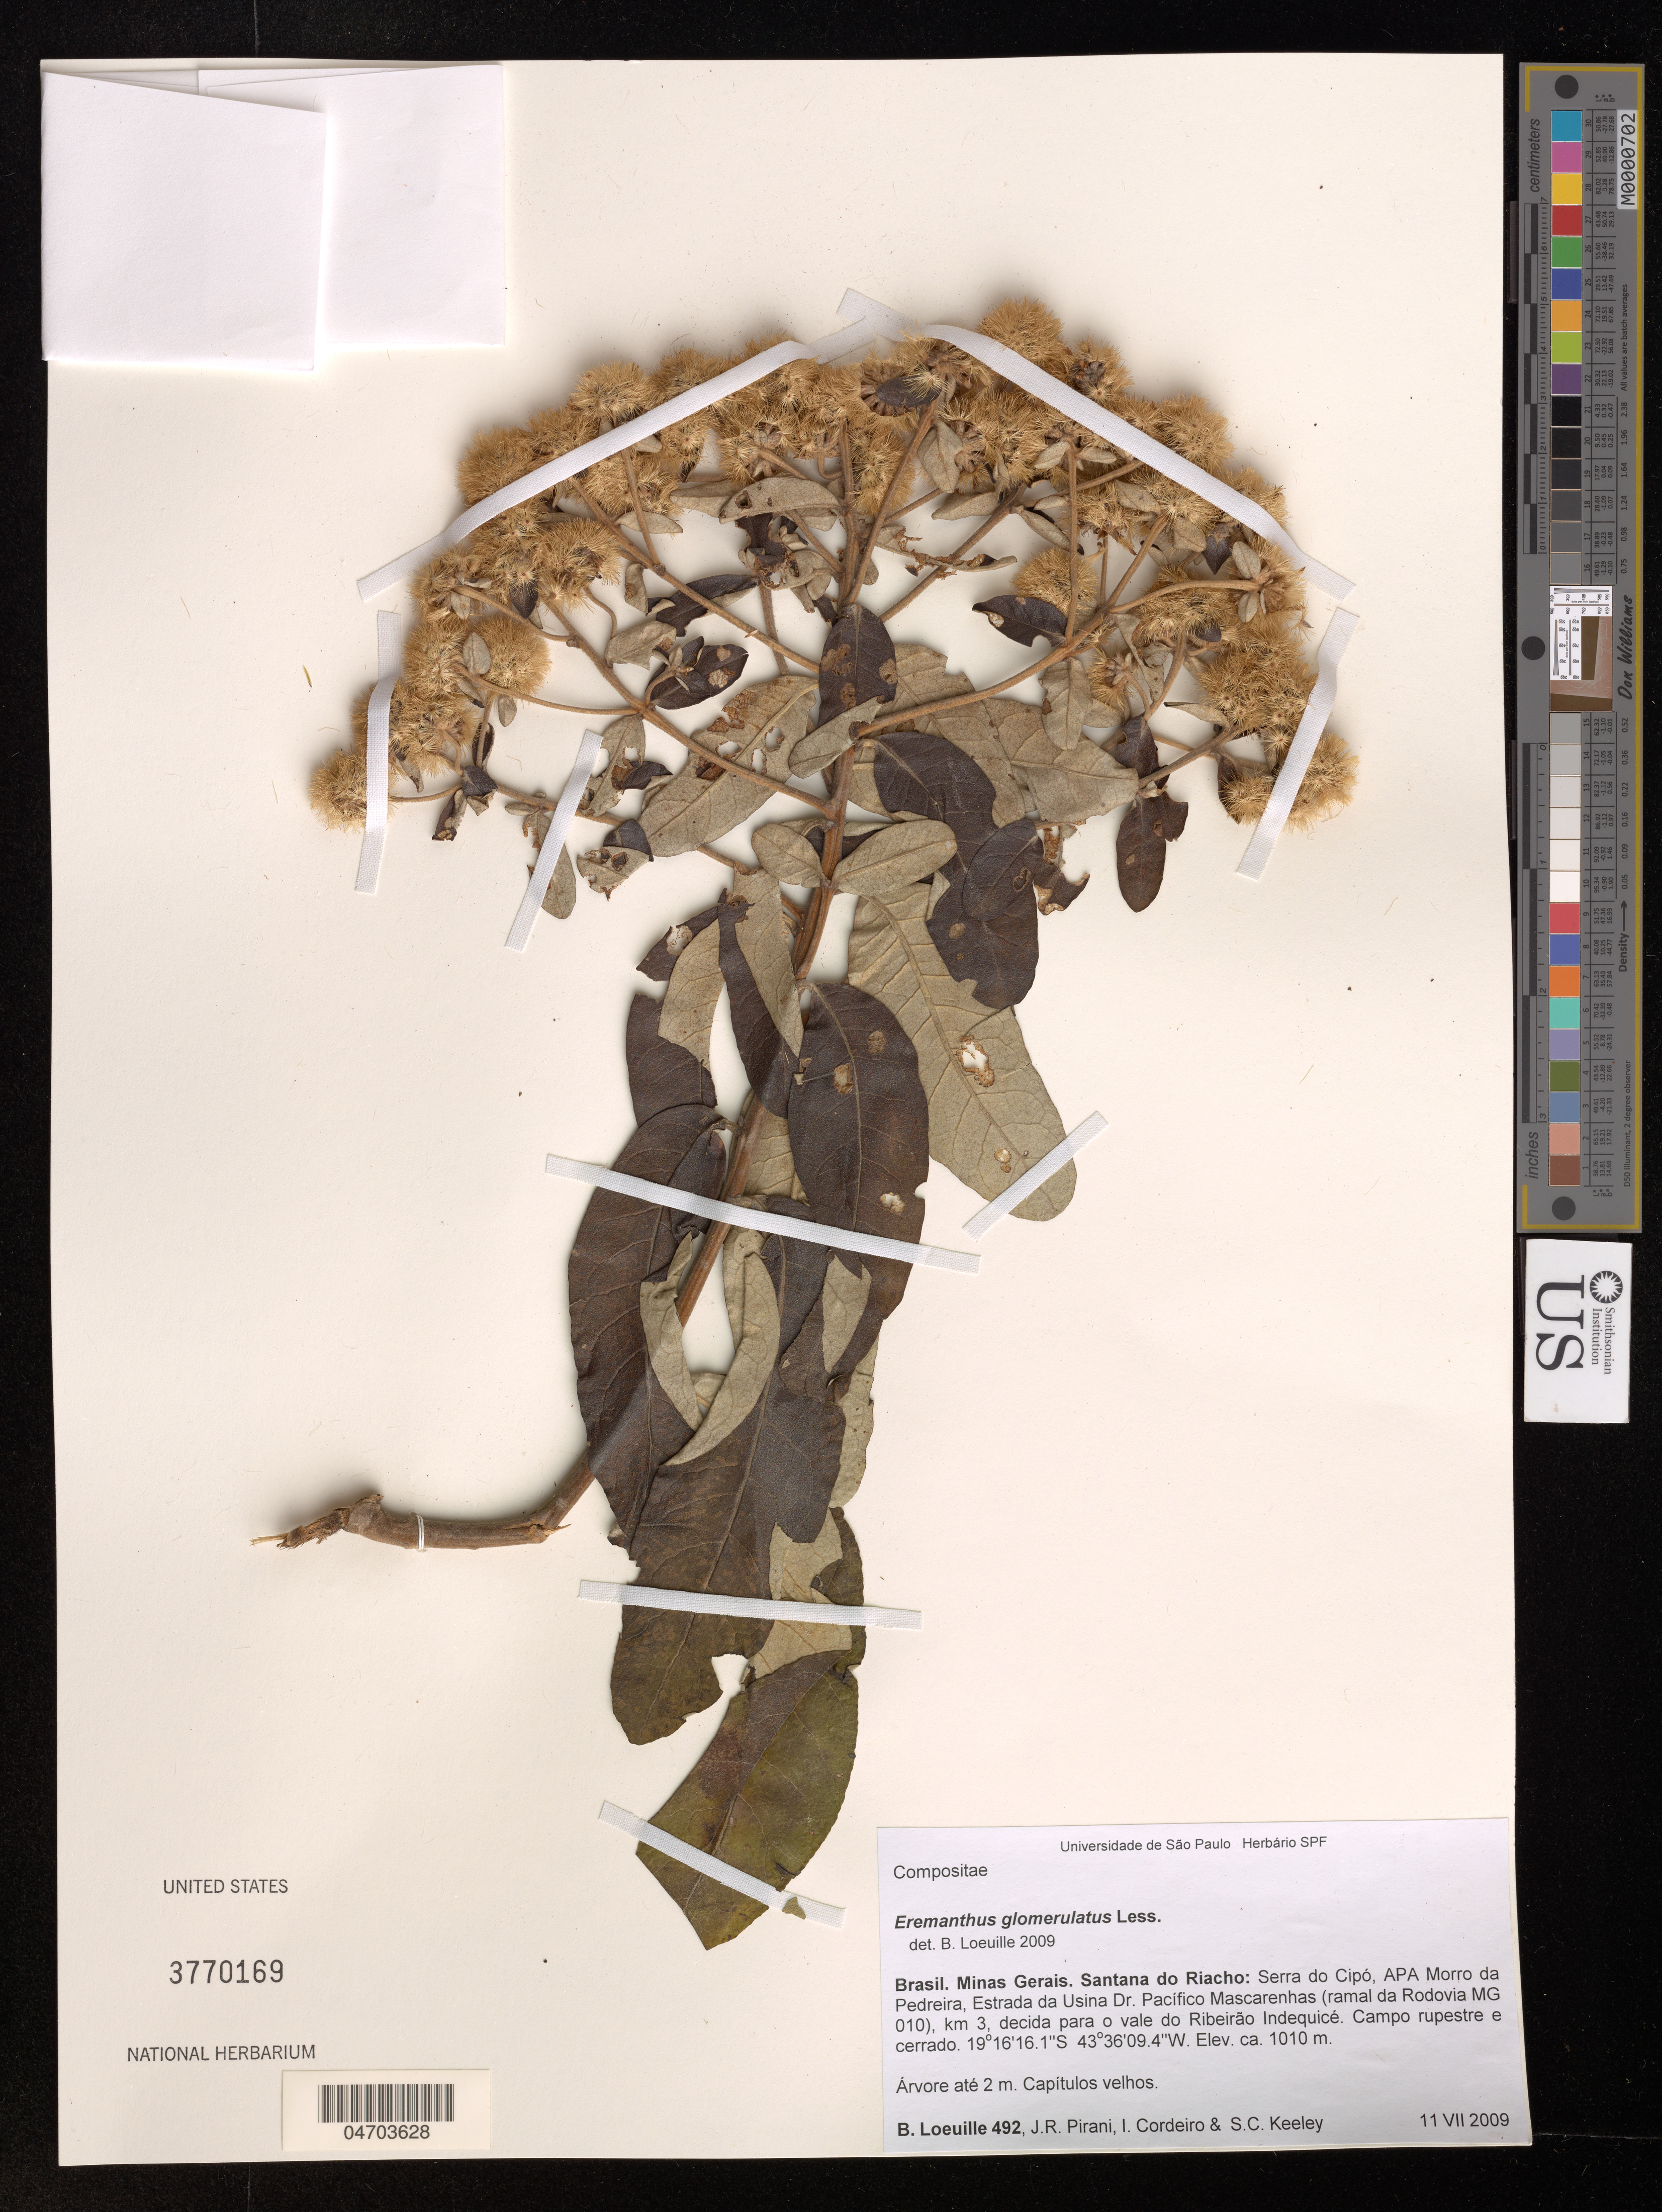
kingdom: Plantae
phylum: Tracheophyta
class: Magnoliopsida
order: Asterales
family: Asteraceae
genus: Eremanthus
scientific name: Eremanthus glomerulatus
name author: Less.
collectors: B. Loeuille, J. Pirani, I. Cordeiro & S. C. Keeley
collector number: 492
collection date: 2009-07-11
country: Brazil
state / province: Minas Gerais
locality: Santana do Riacho: Serra do Cipó, APA Morro da Pedreira, Estrada da Usina Dr. Pacifico Mascarenhas (ramal da Rodovia MG 010), km 3 decida para o vale do Ribeirão Indequicé. Campo rupestre e cerrado.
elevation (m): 1010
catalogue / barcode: US 3770169